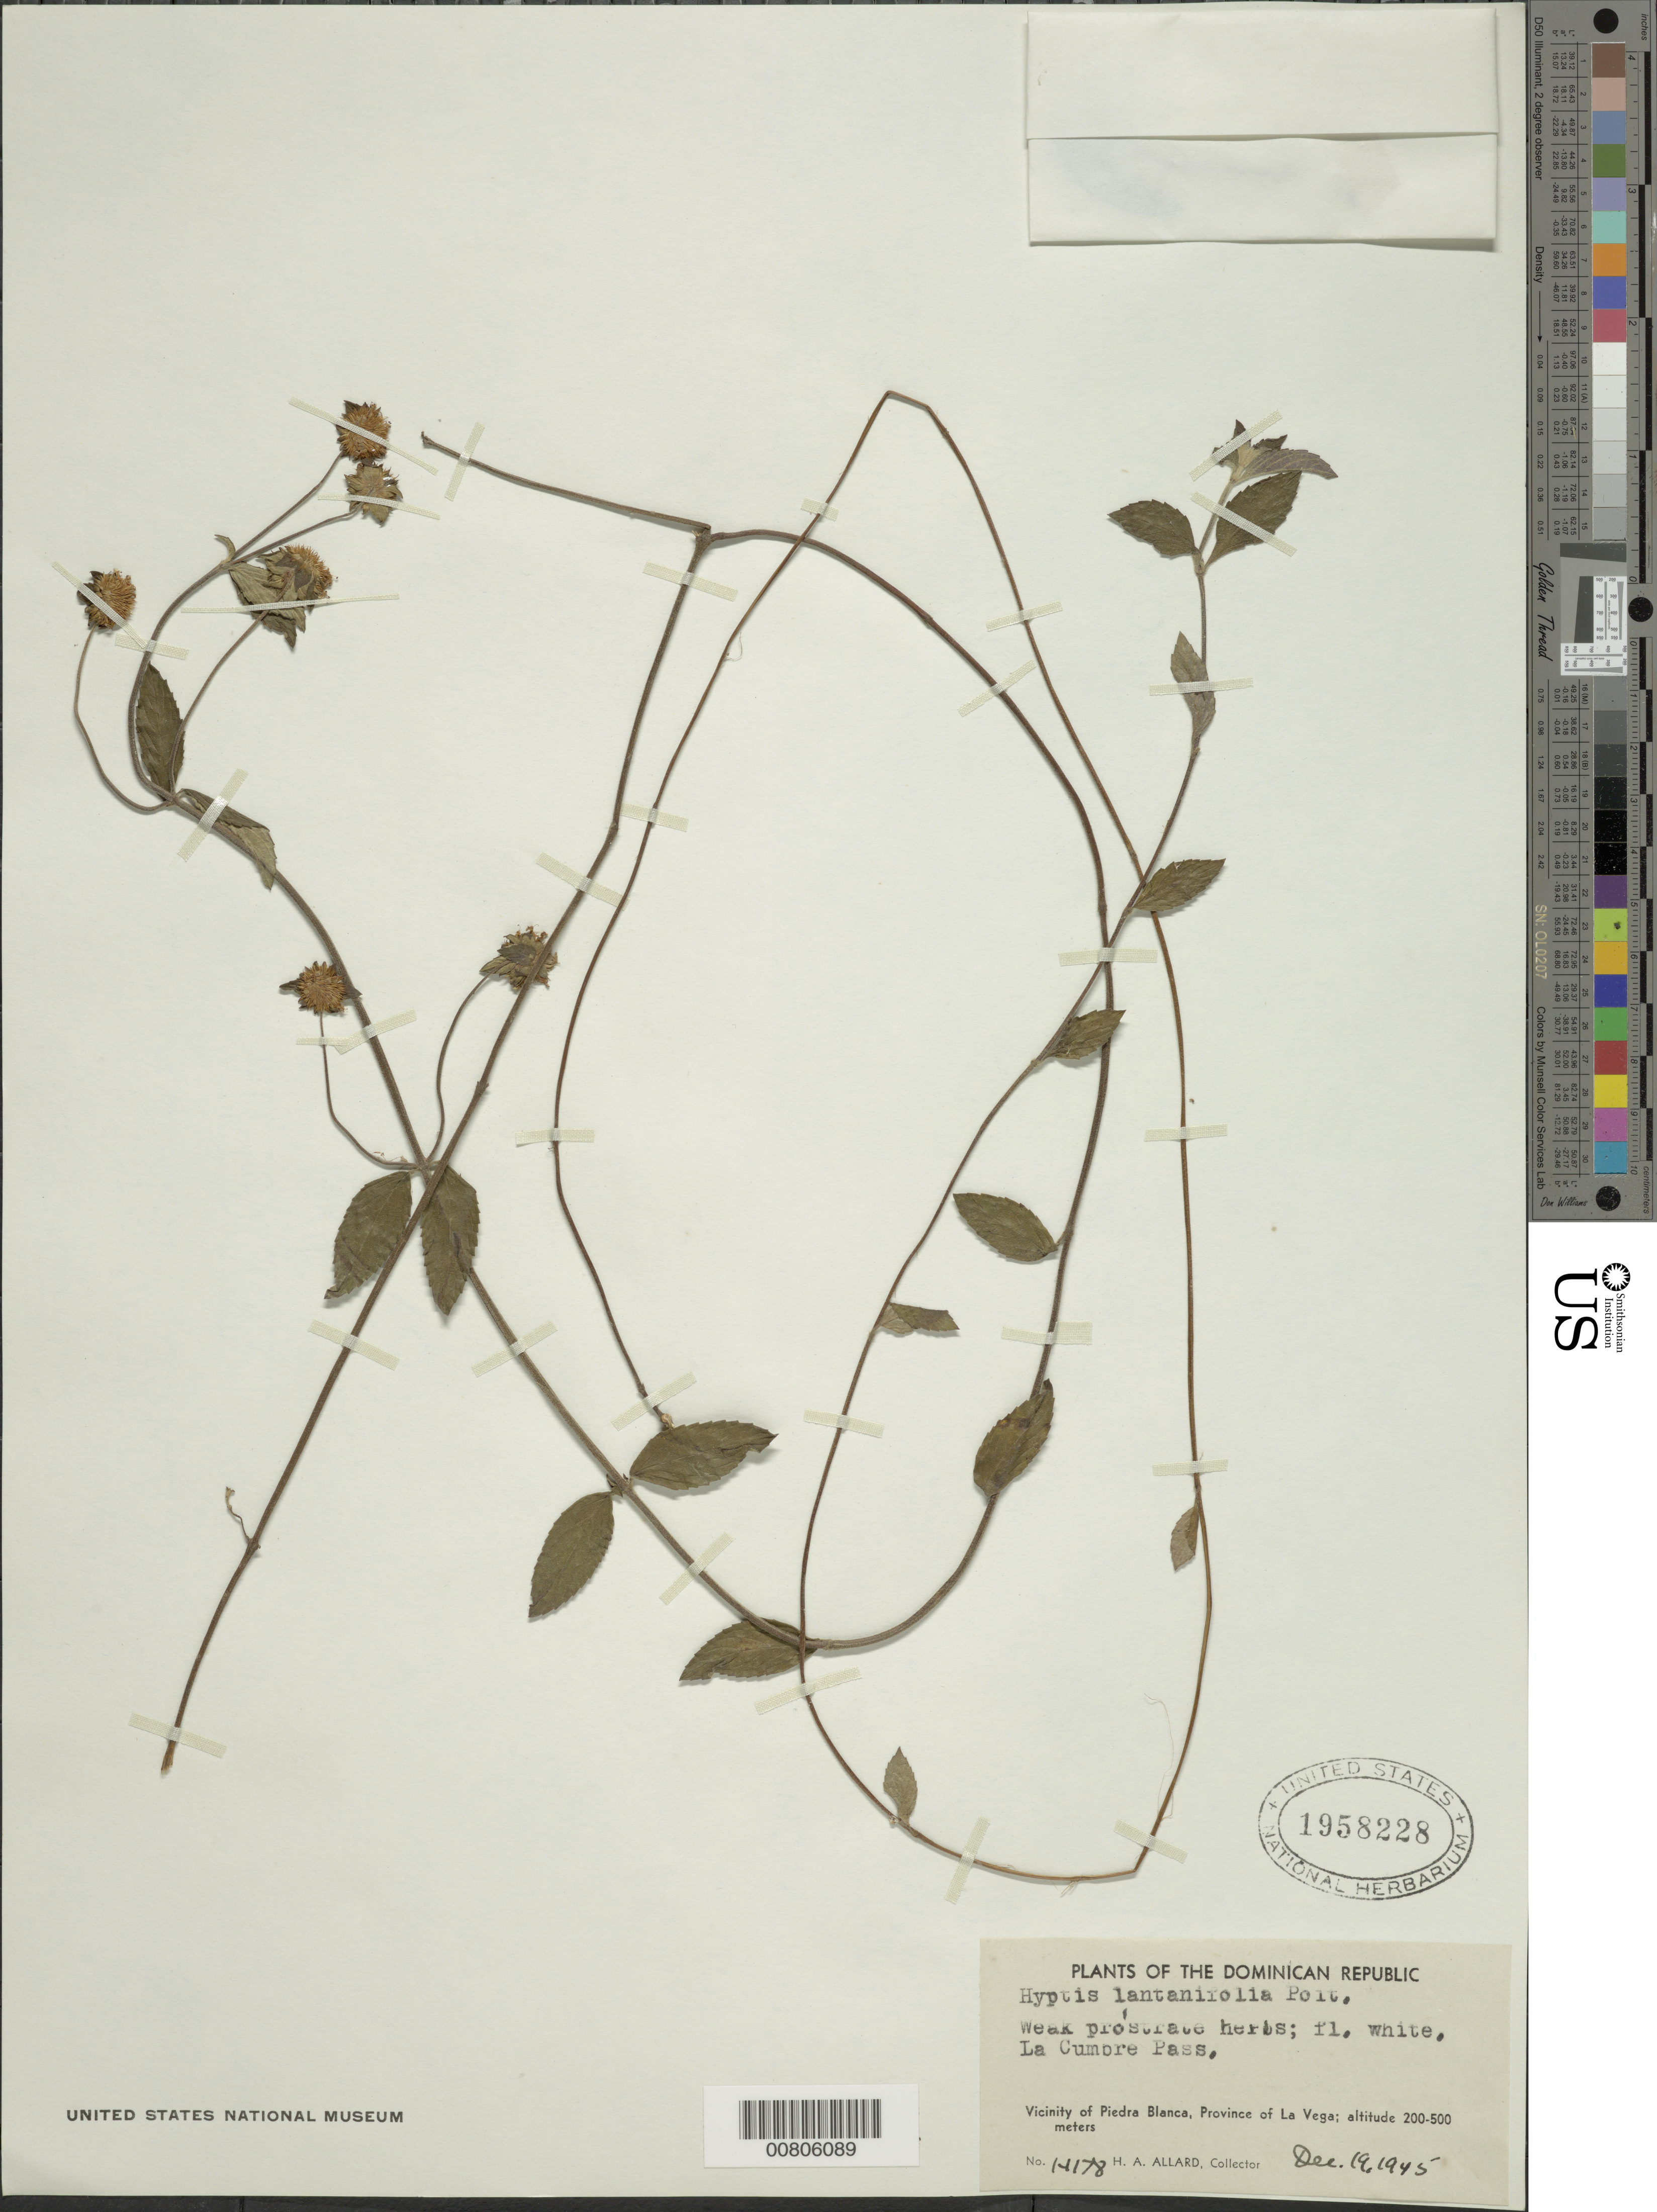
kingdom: Plantae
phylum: Tracheophyta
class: Magnoliopsida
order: Lamiales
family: Lamiaceae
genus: Hyptis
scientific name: Hyptis lantanifolia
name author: Poit.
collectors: H. A. Allard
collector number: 14178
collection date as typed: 19 Dec 1945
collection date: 1945-12-19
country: Dominican Republic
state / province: La Vega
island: Hispaniola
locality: Vicinity of Piedra Blanca, La Cumbre Pass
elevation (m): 200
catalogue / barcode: US 1958228